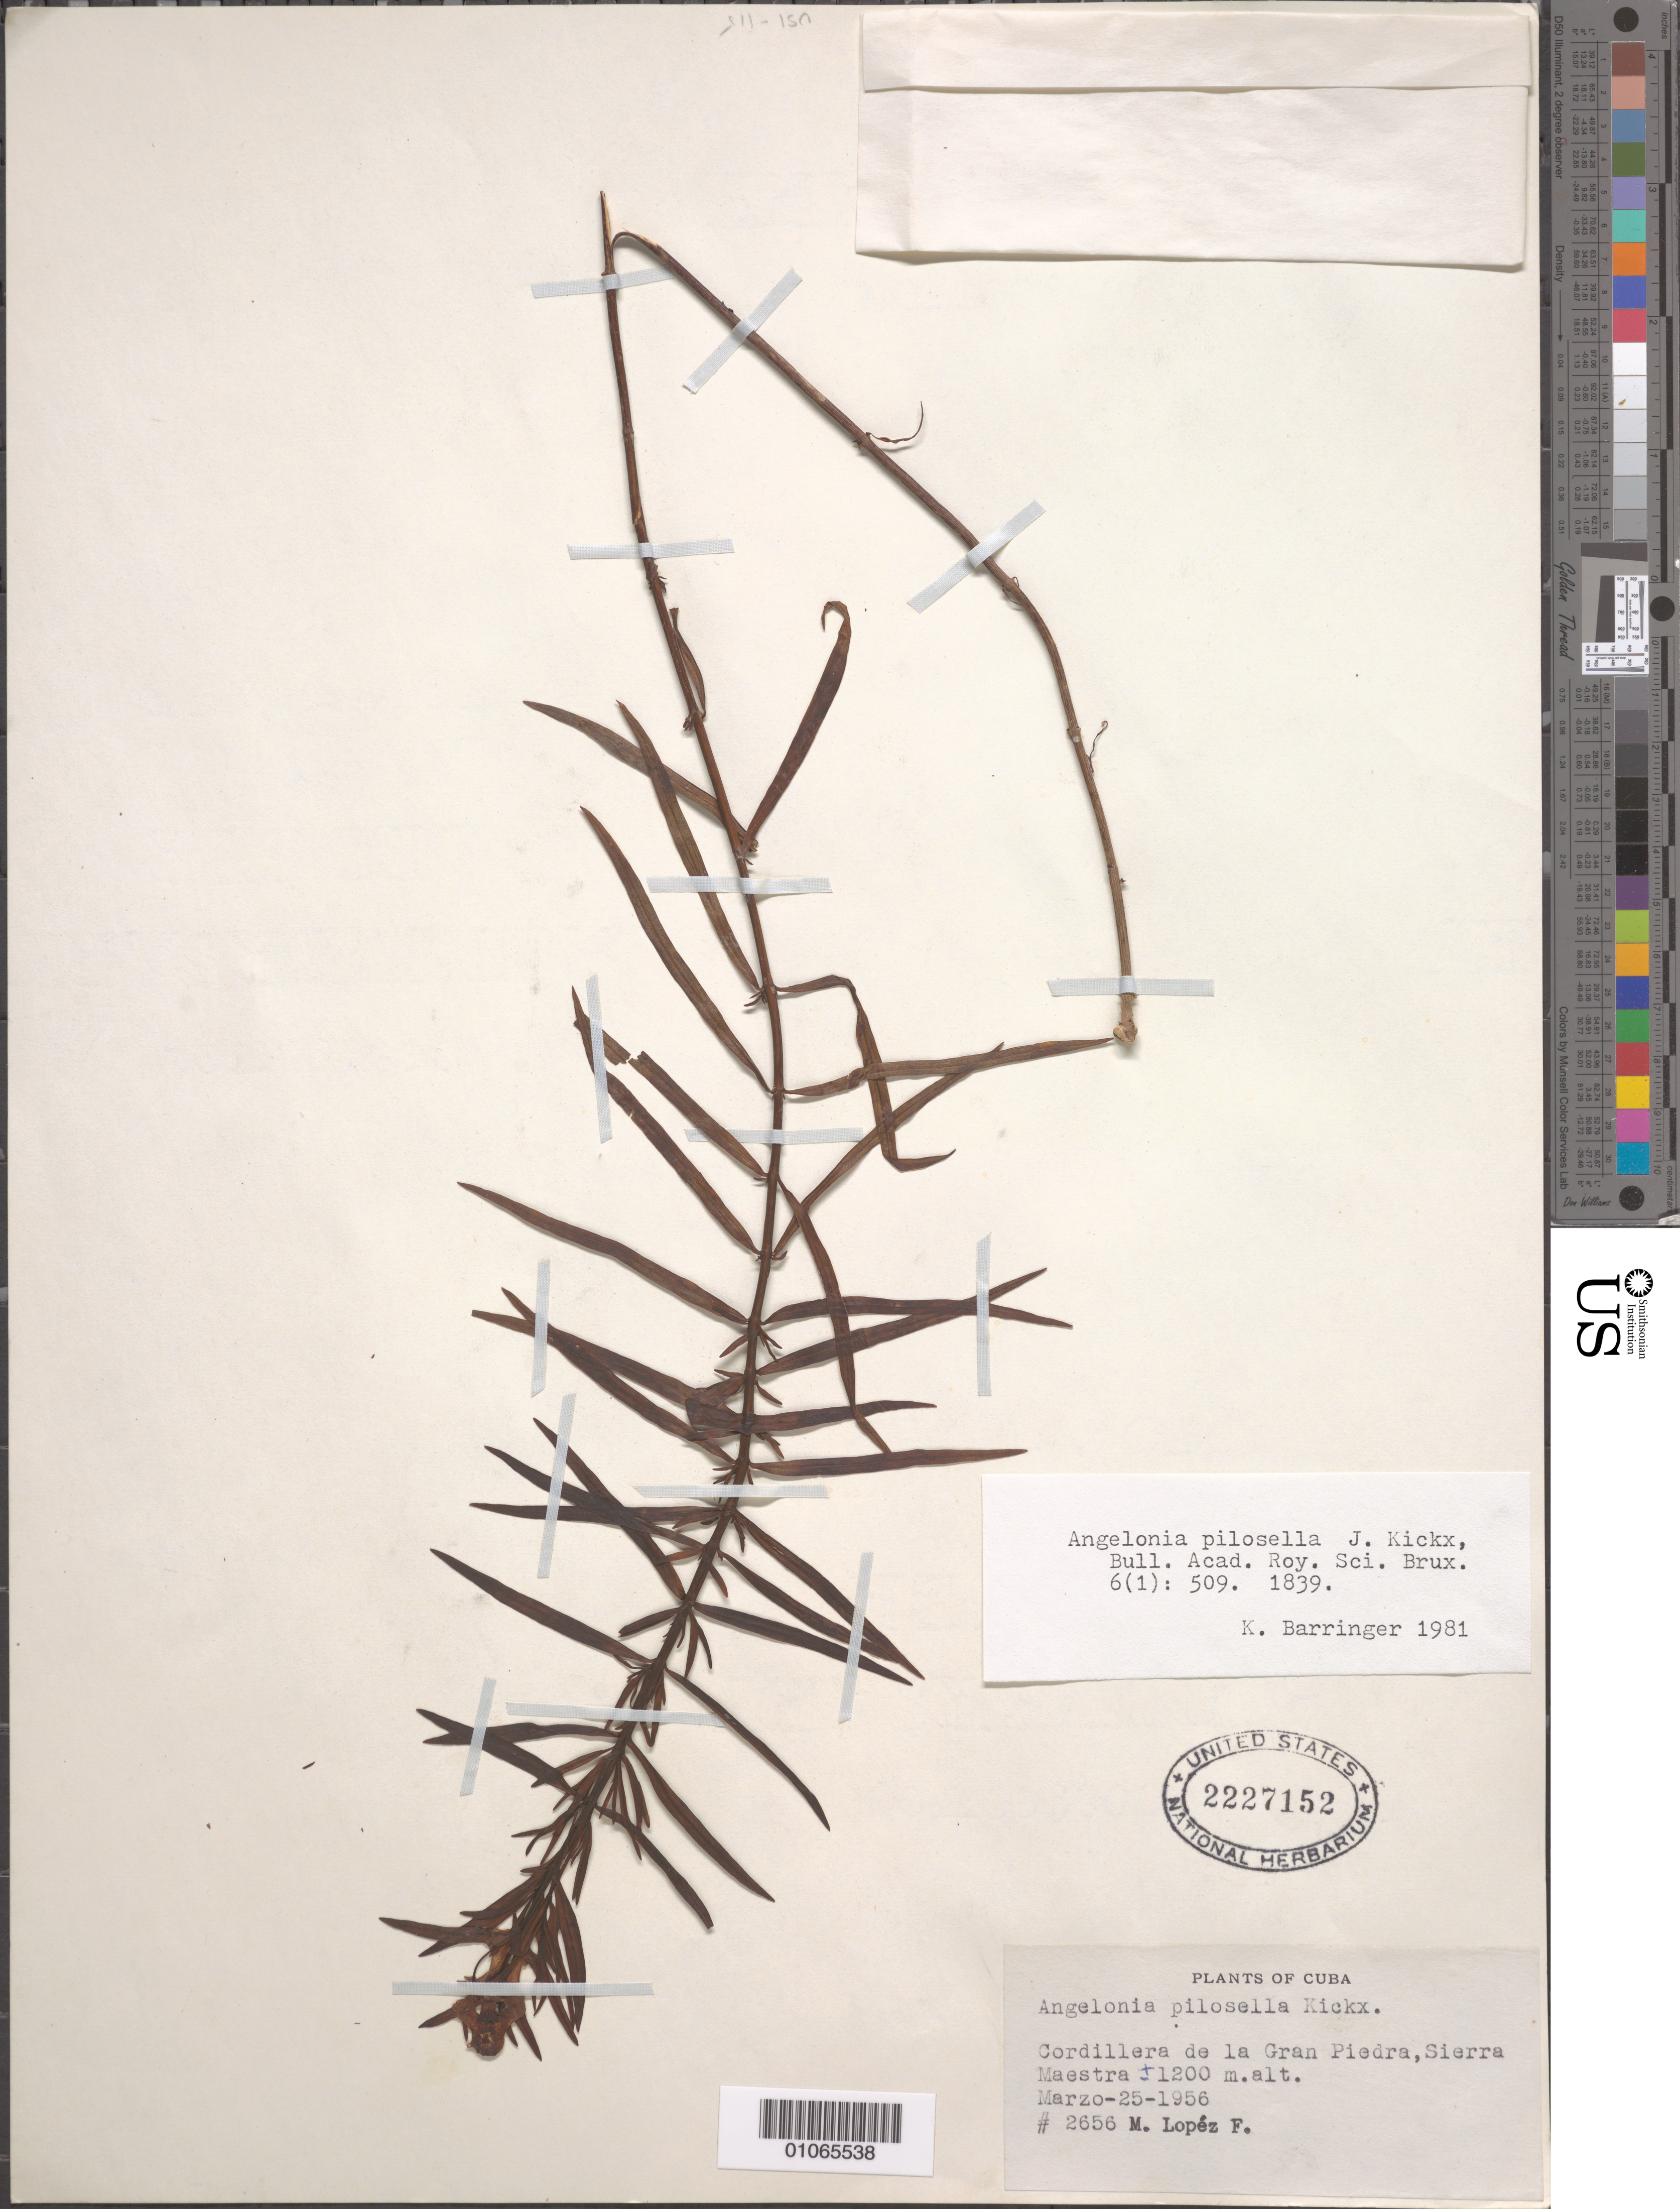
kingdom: Plantae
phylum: Tracheophyta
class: Magnoliopsida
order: Lamiales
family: Plantaginaceae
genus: Angelonia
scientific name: Angelonia pilosella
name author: J. Kickx f.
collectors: M. López Figueiras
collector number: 2656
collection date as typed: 25 Mar 1956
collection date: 1956-03-25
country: Cuba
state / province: Granma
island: Cuba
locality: Cordillera de la Gran Piedra, Sierra Maestra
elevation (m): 1200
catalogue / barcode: US 2227152